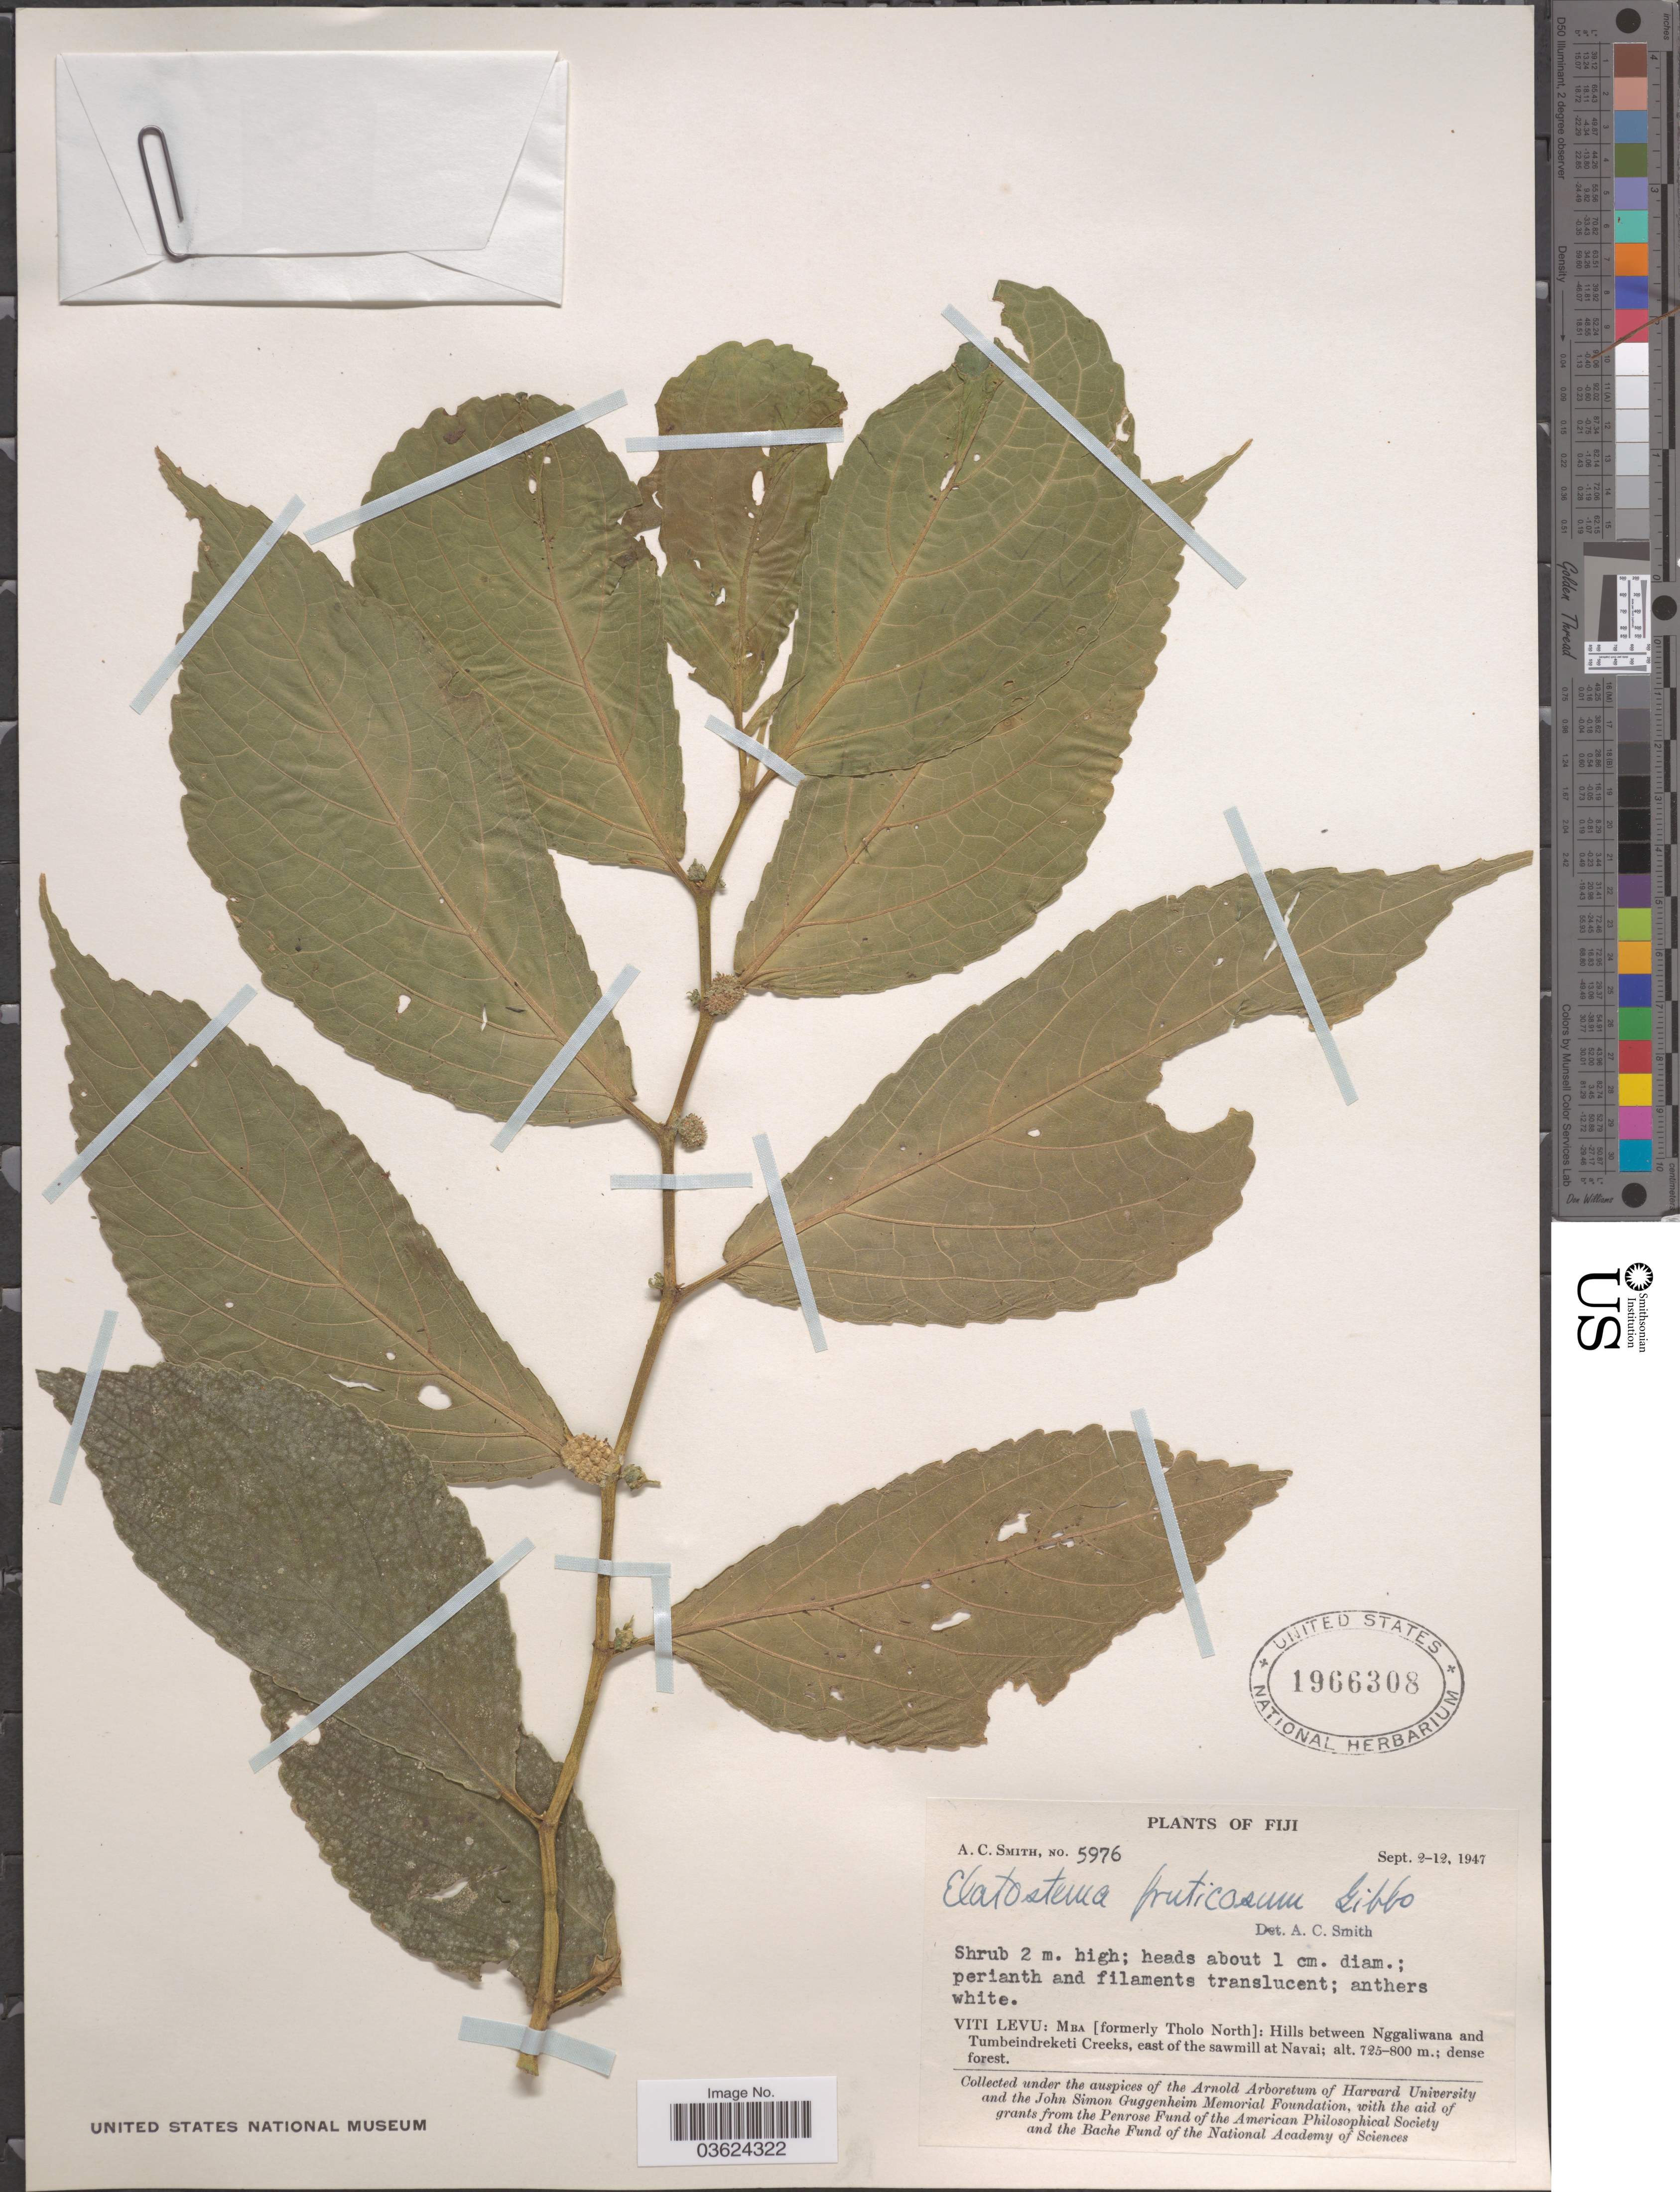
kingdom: Plantae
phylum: Tracheophyta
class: Magnoliopsida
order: Rosales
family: Urticaceae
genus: Elatostema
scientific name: Elatostema fruticosum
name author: Gibbs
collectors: A. C. Smith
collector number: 5976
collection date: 1947-09-02/1947-09-12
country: Fiji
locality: Viti Levu: Mba [formerly Tholo North]: Hills between Nggaliwana and Tumbeindreketi Creeks, east of the sawmill at Navai.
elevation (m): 725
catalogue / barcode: US 1966308